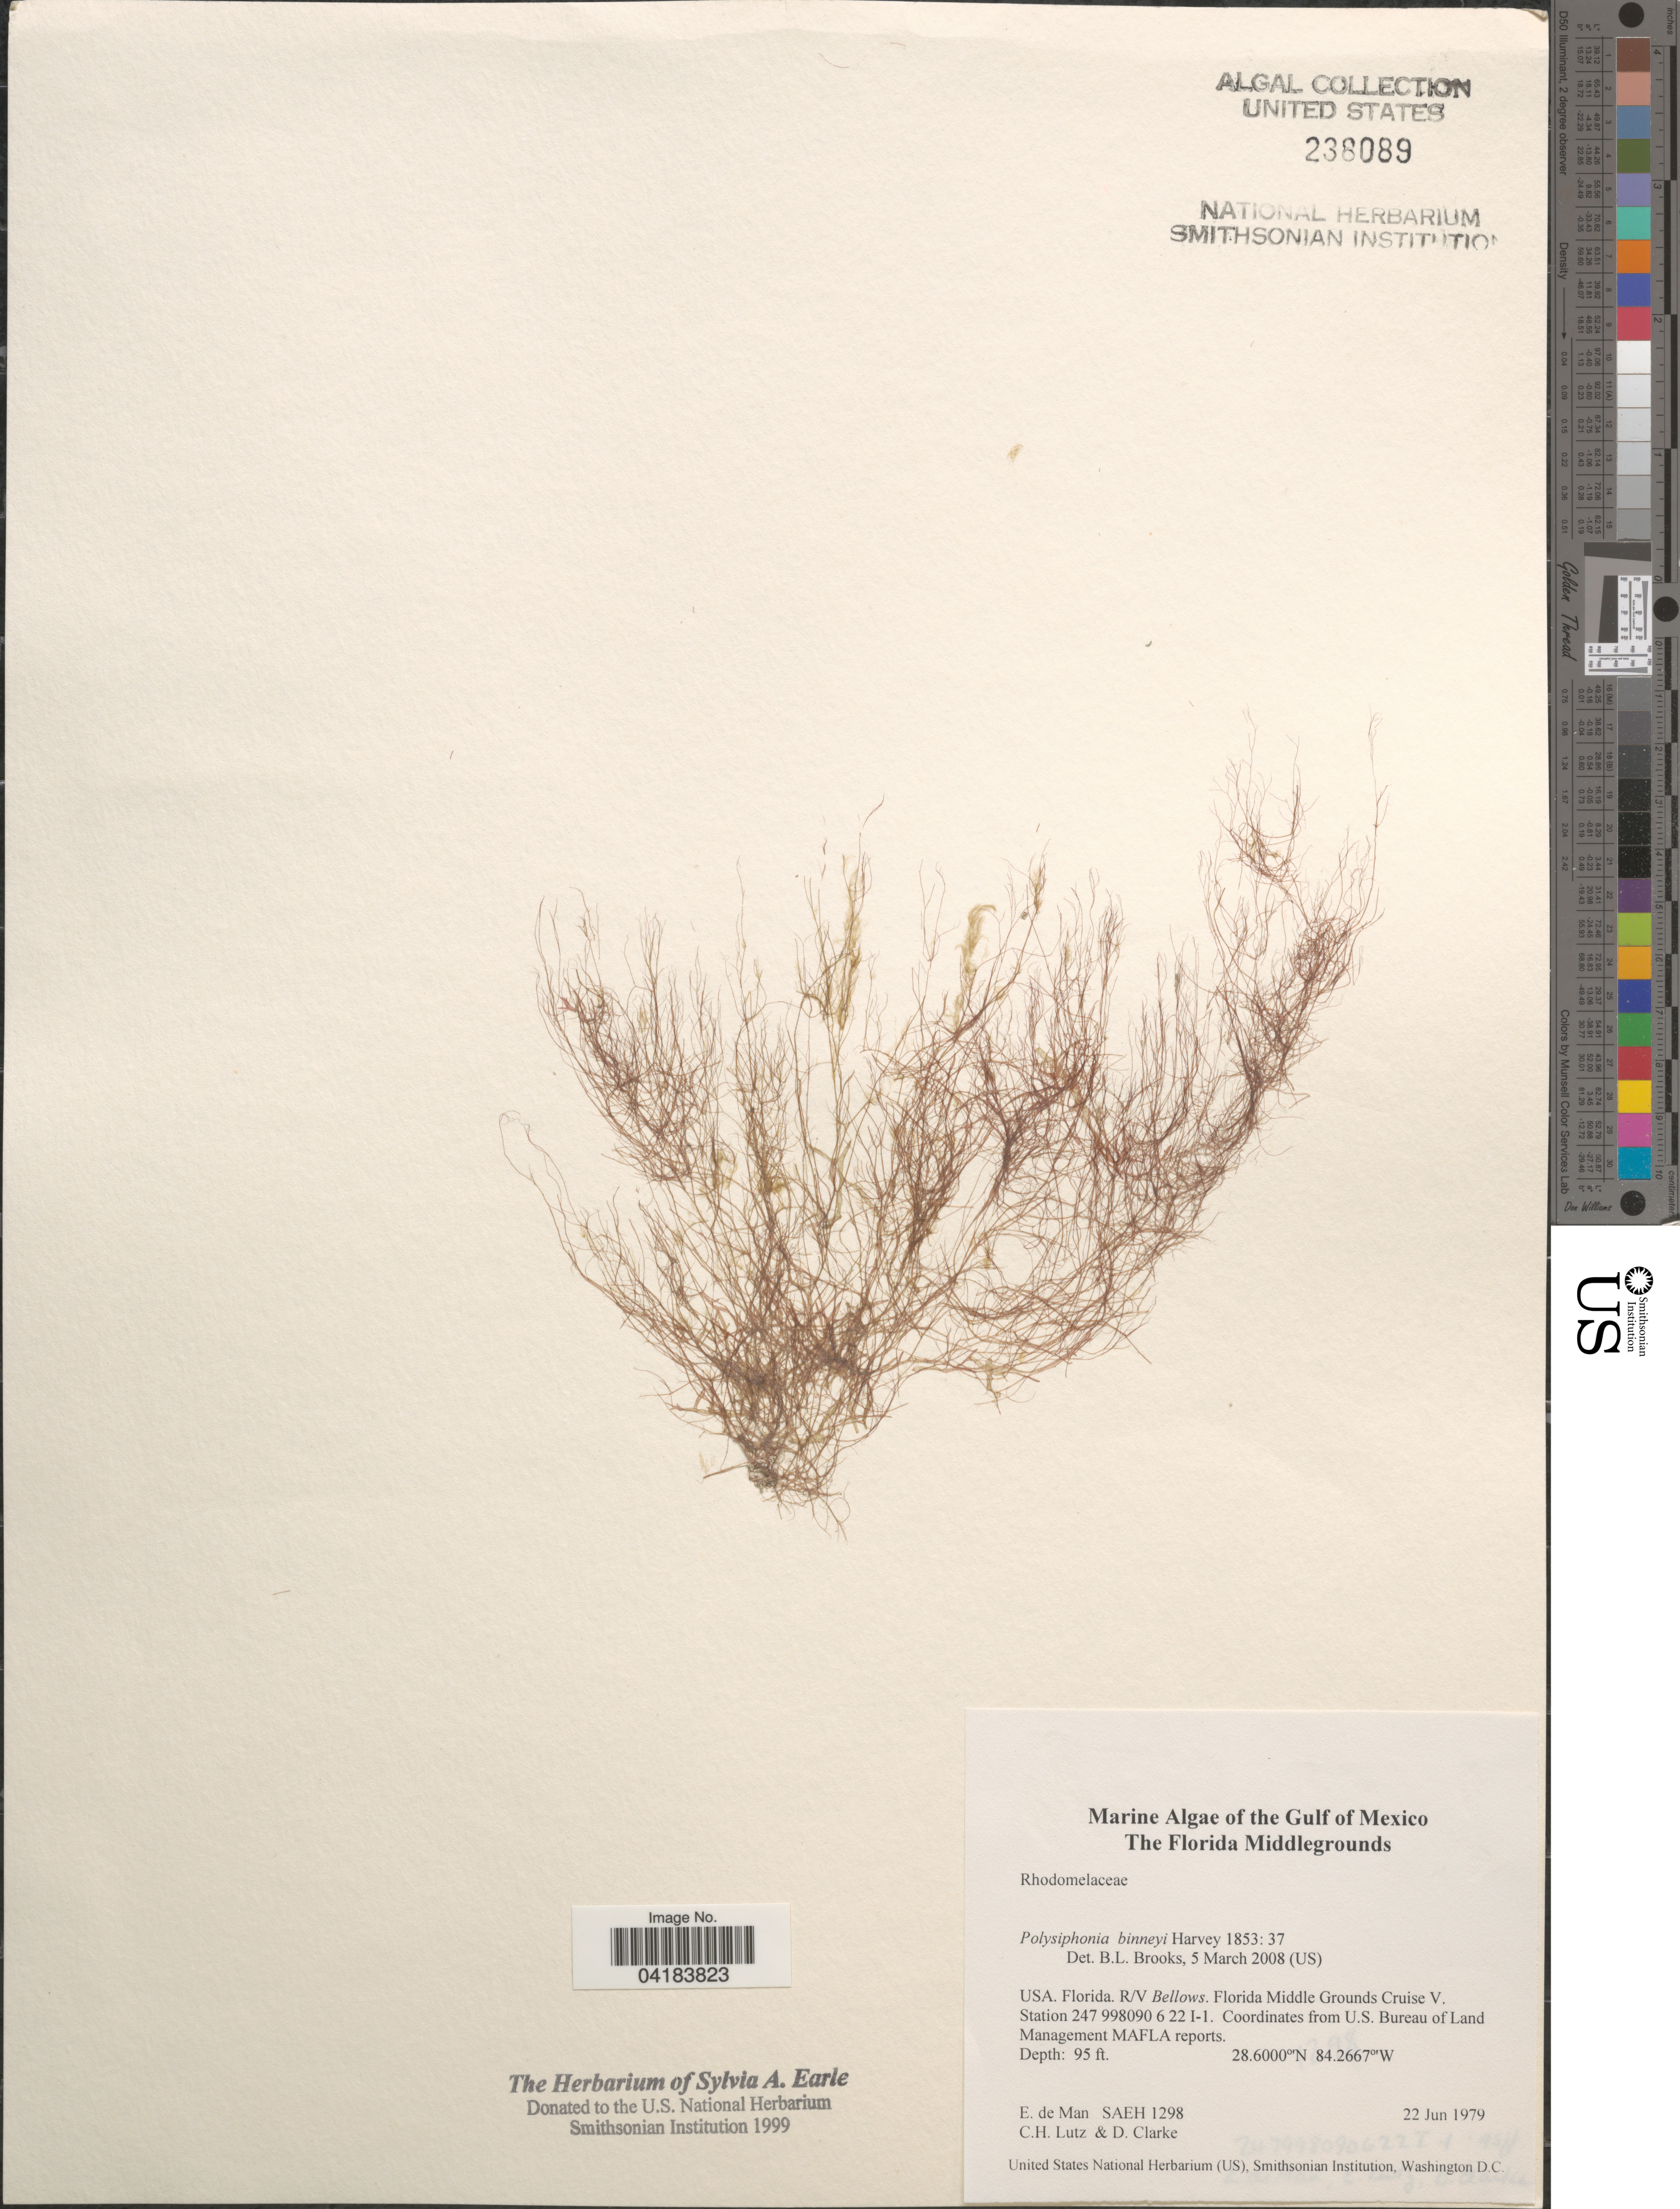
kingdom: Plantae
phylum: Rhodophyta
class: Florideophyceae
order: Ceramiales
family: Rhodomelaceae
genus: Polysiphonia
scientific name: Polysiphonia binneyi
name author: Harv.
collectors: E. de Man, C. Lutz & D. Clarke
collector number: SAEH1298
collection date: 1979-06-22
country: United States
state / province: Florida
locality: Gulf of Mexico. R/V Bellows. Florida Middle Grounds Cruise V. Station 247 998090 6 22 I-1.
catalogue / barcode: US 238089